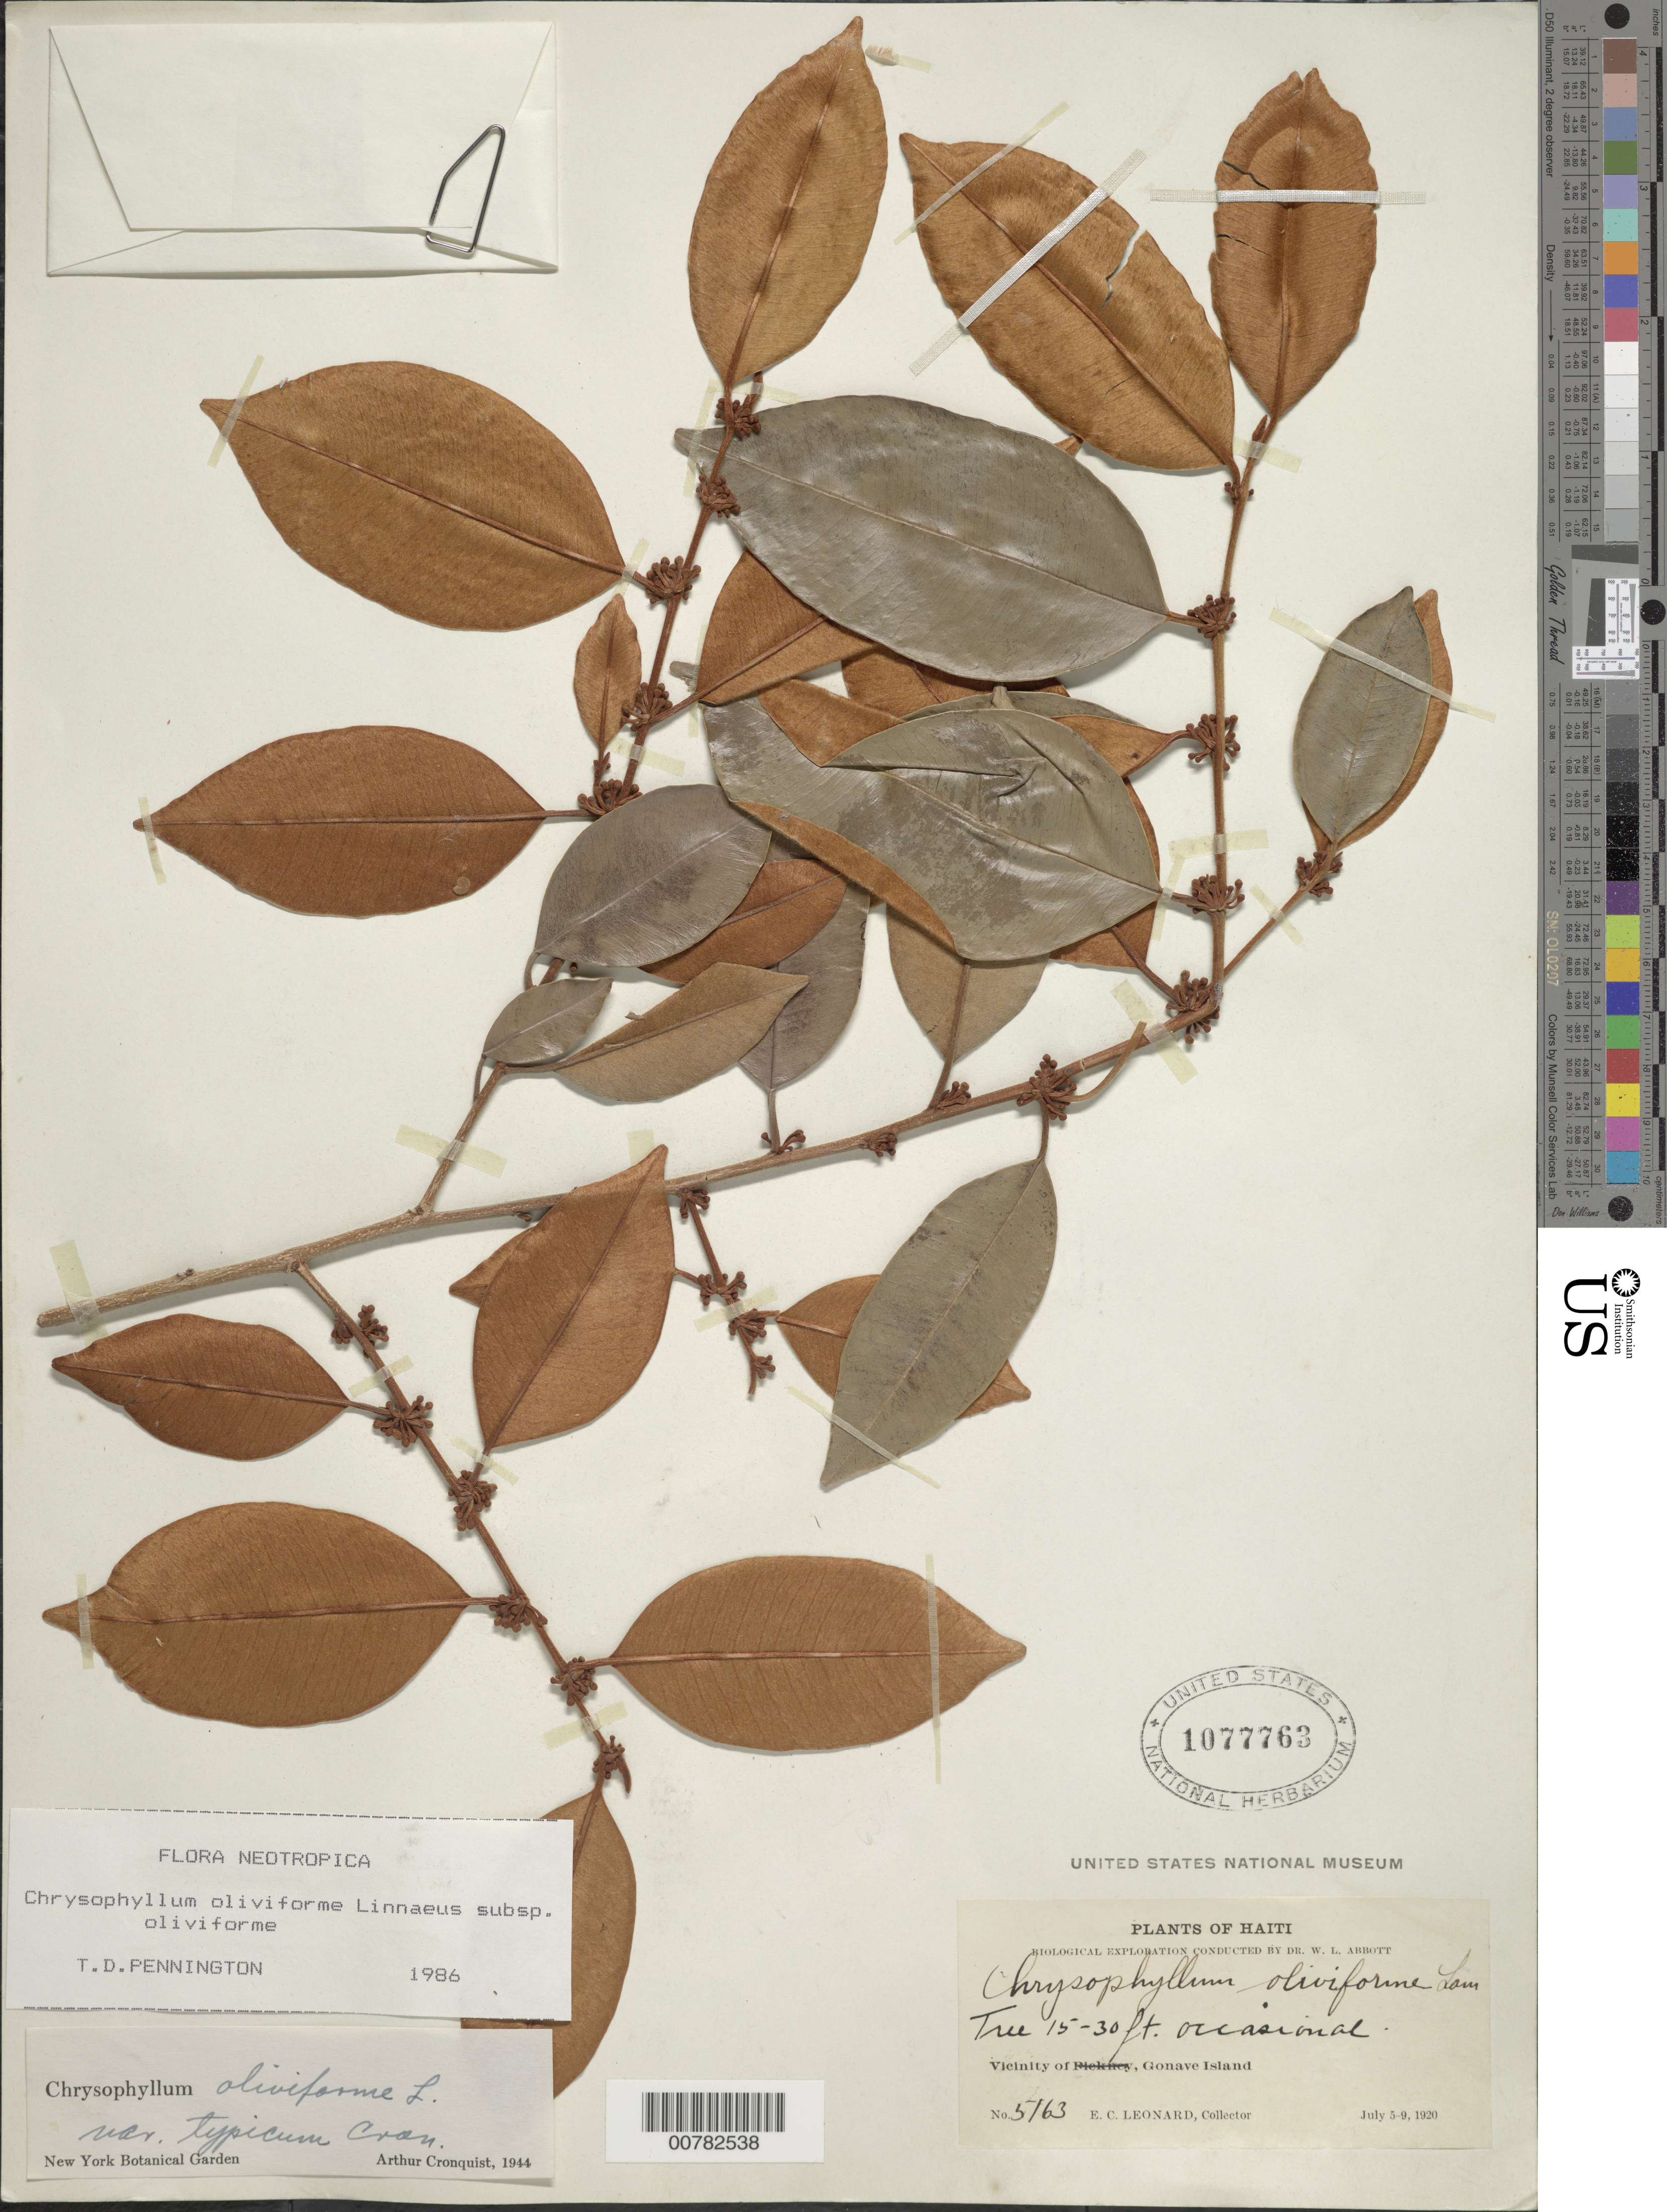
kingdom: Plantae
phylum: Tracheophyta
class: Magnoliopsida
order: Ericales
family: Sapotaceae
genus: Chrysophyllum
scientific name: Chrysophyllum oliviforme subsp. oliviforme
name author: L.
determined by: Pennington, T. D., (K)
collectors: E. C. Leonard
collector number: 5163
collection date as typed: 05 Jul 1920 to 09 Jul 1920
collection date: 1920-07-05/1920-07-09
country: Haiti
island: Hispaniola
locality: Gonave Island.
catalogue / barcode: US 1077763